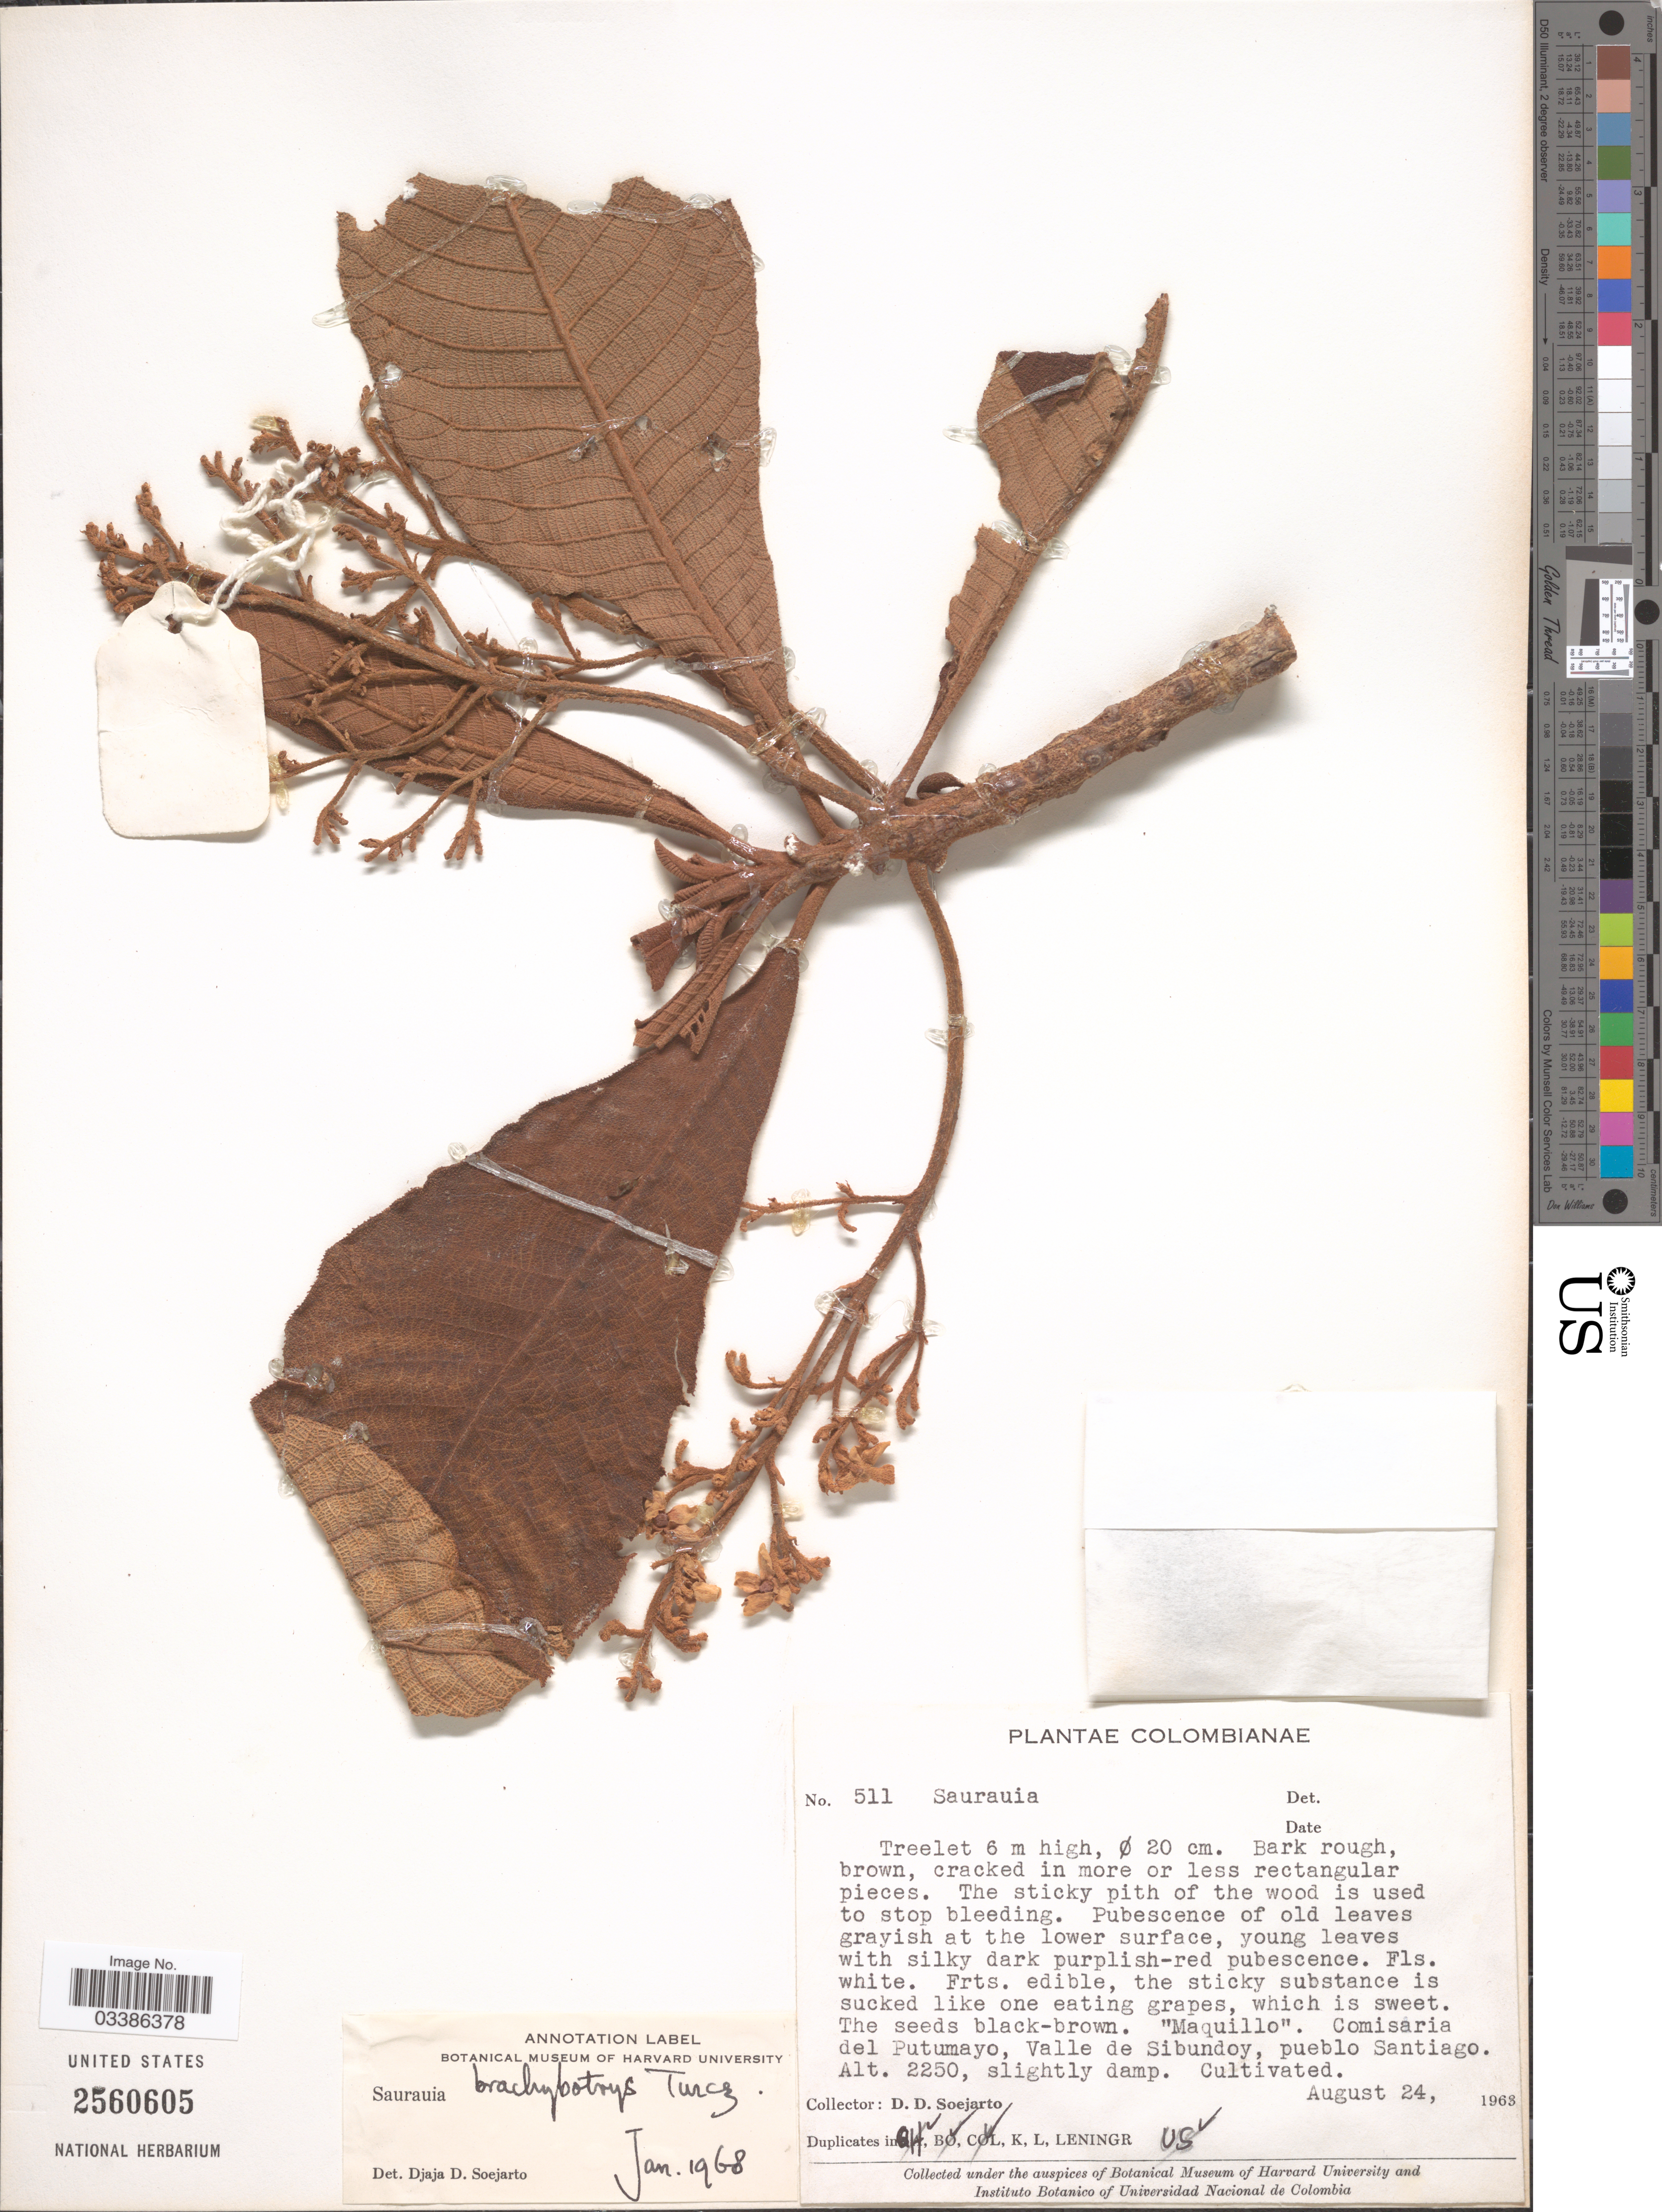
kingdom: Plantae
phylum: Tracheophyta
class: Magnoliopsida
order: Ericales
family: Actinidiaceae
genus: Saurauia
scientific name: Saurauia brachybotrys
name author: Turcz.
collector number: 511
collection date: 1963-08-24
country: Colombia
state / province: Putumayo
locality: Comisaria del Putumayo, Valle de Sibundoy, pueblo Santiago.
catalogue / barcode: US 2560605